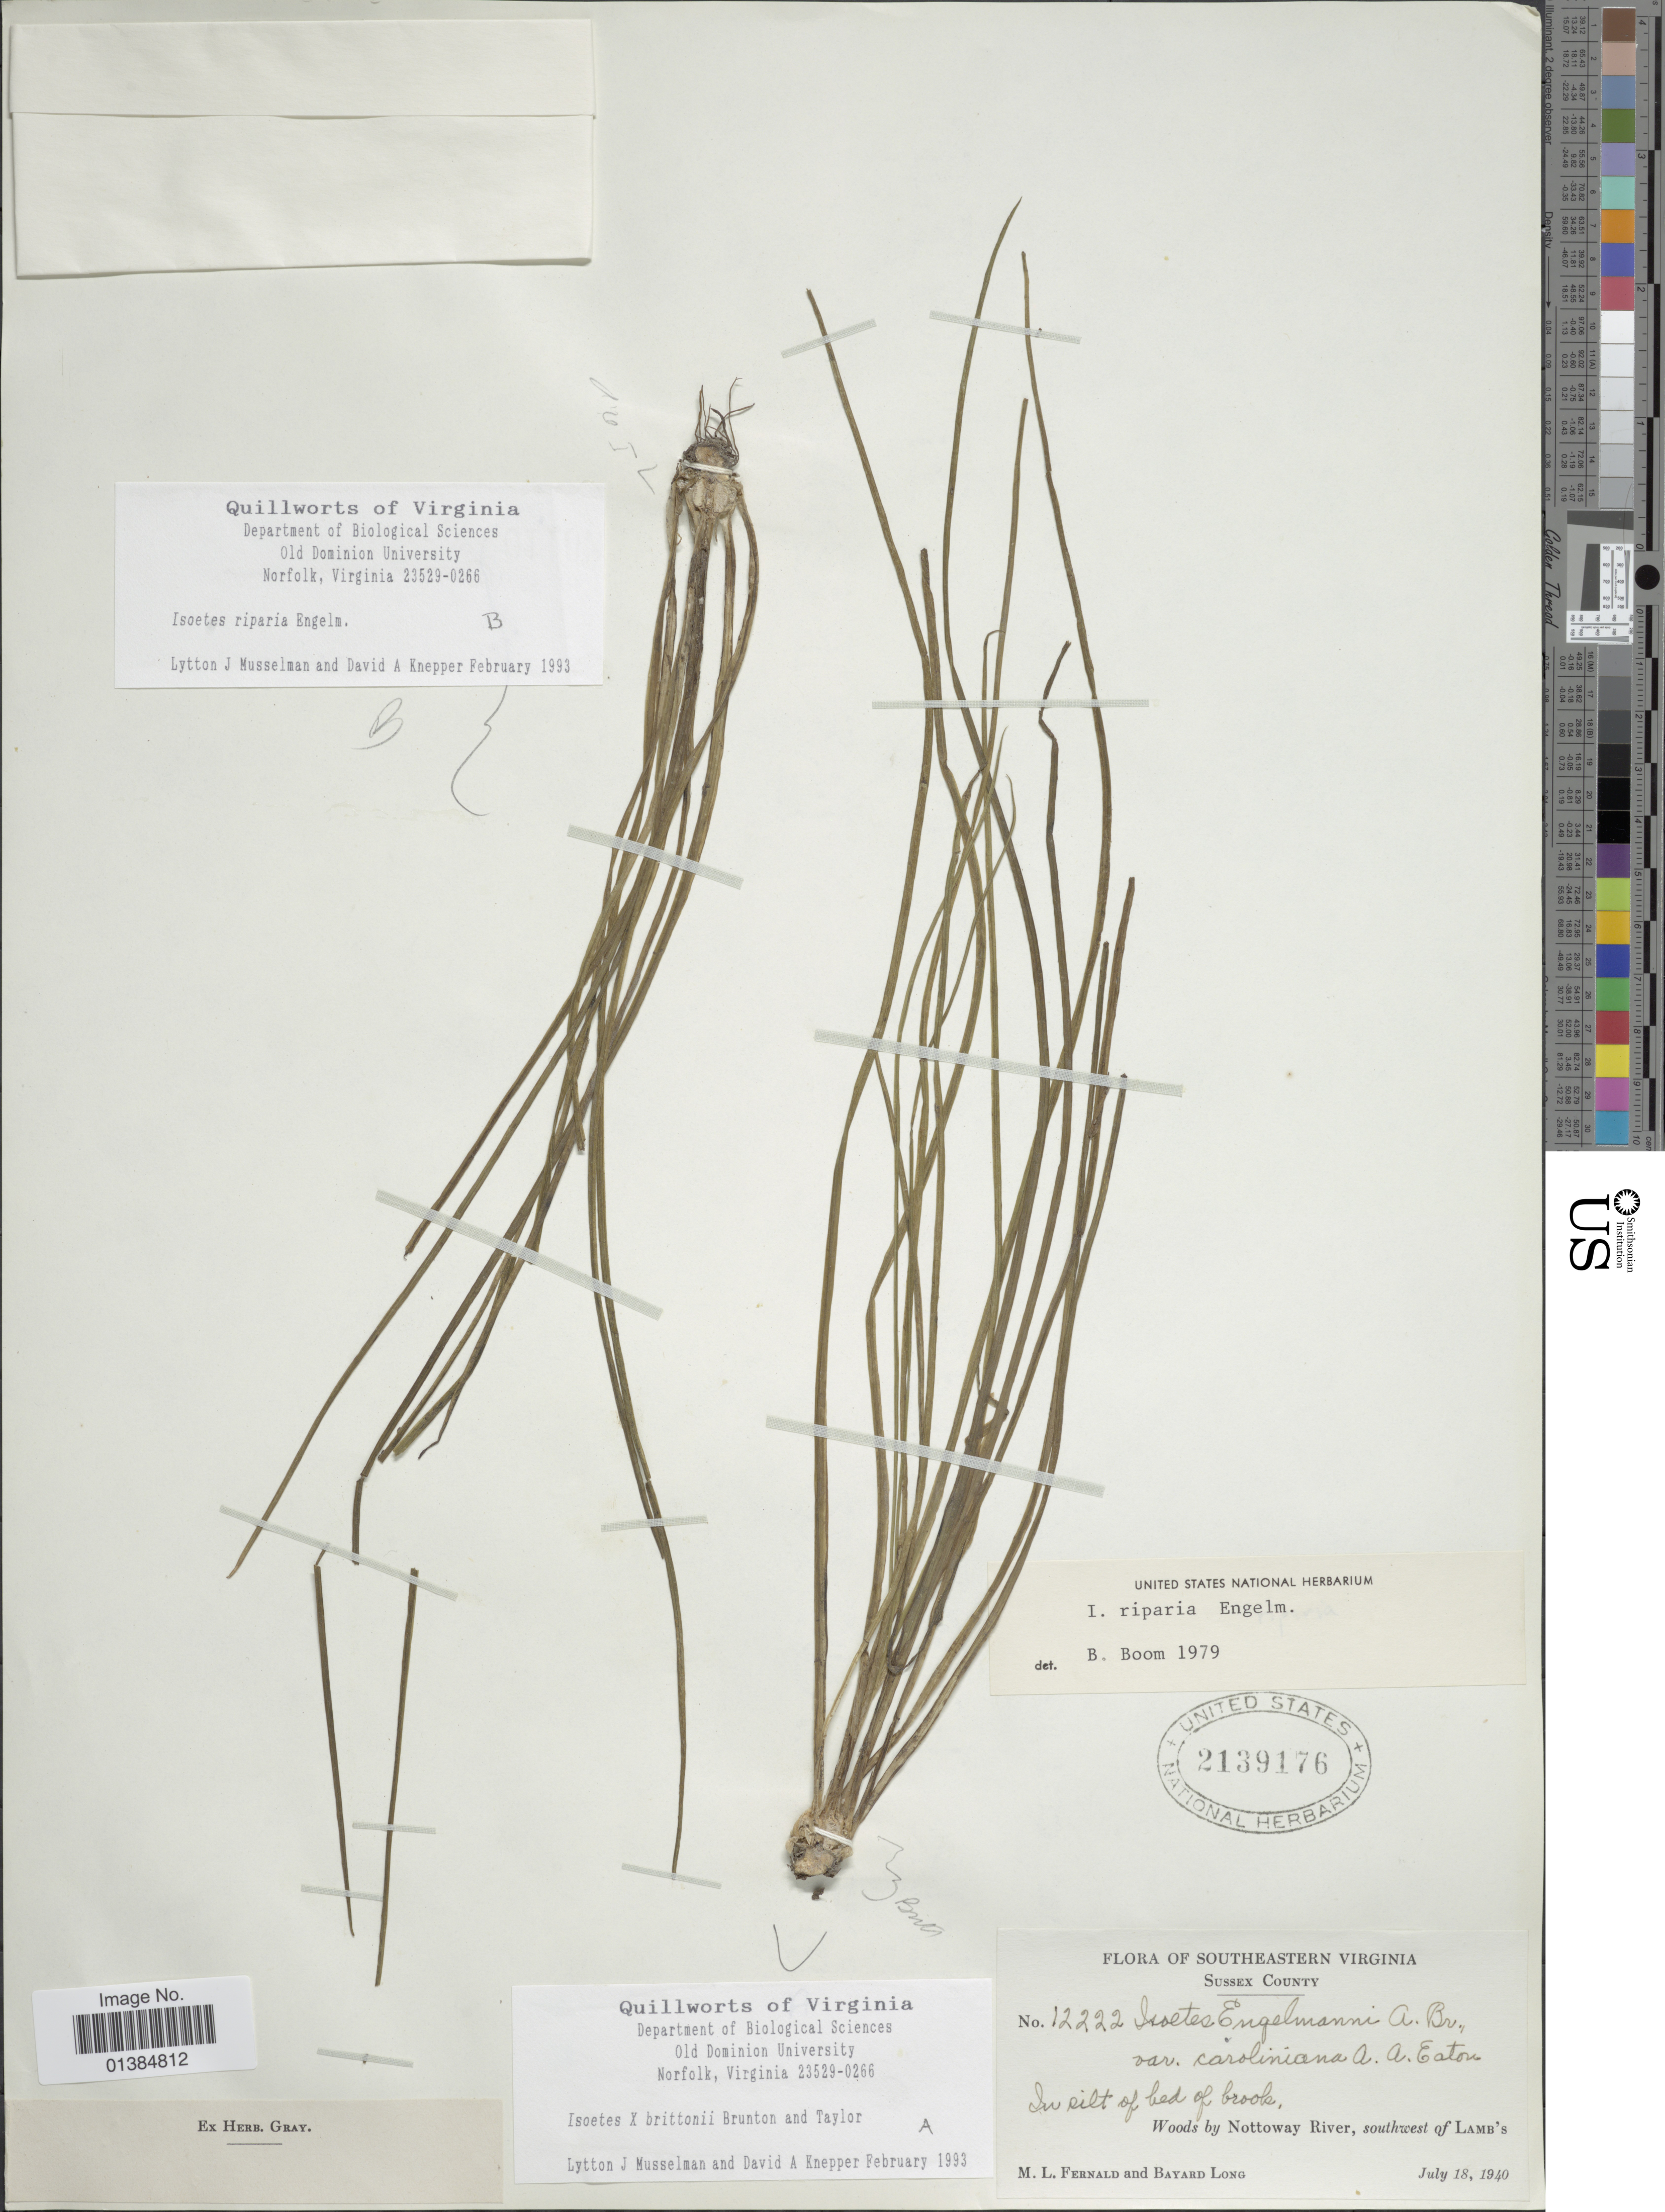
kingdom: Plantae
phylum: Tracheophyta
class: Lycopodiopsida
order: Isoetales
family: Isoetaceae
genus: Isoetes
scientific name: Isoetes x brittonii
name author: D. F. Brunt. & W.C. Taylor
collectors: M. L. Fernald & B. H. Long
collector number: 12222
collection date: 1940-07-18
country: United States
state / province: Virginia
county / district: Sussex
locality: Southeastern Virginia. Sussex County. Woods by Nottoway River, southwest of Lamb's.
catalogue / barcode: US 2139176